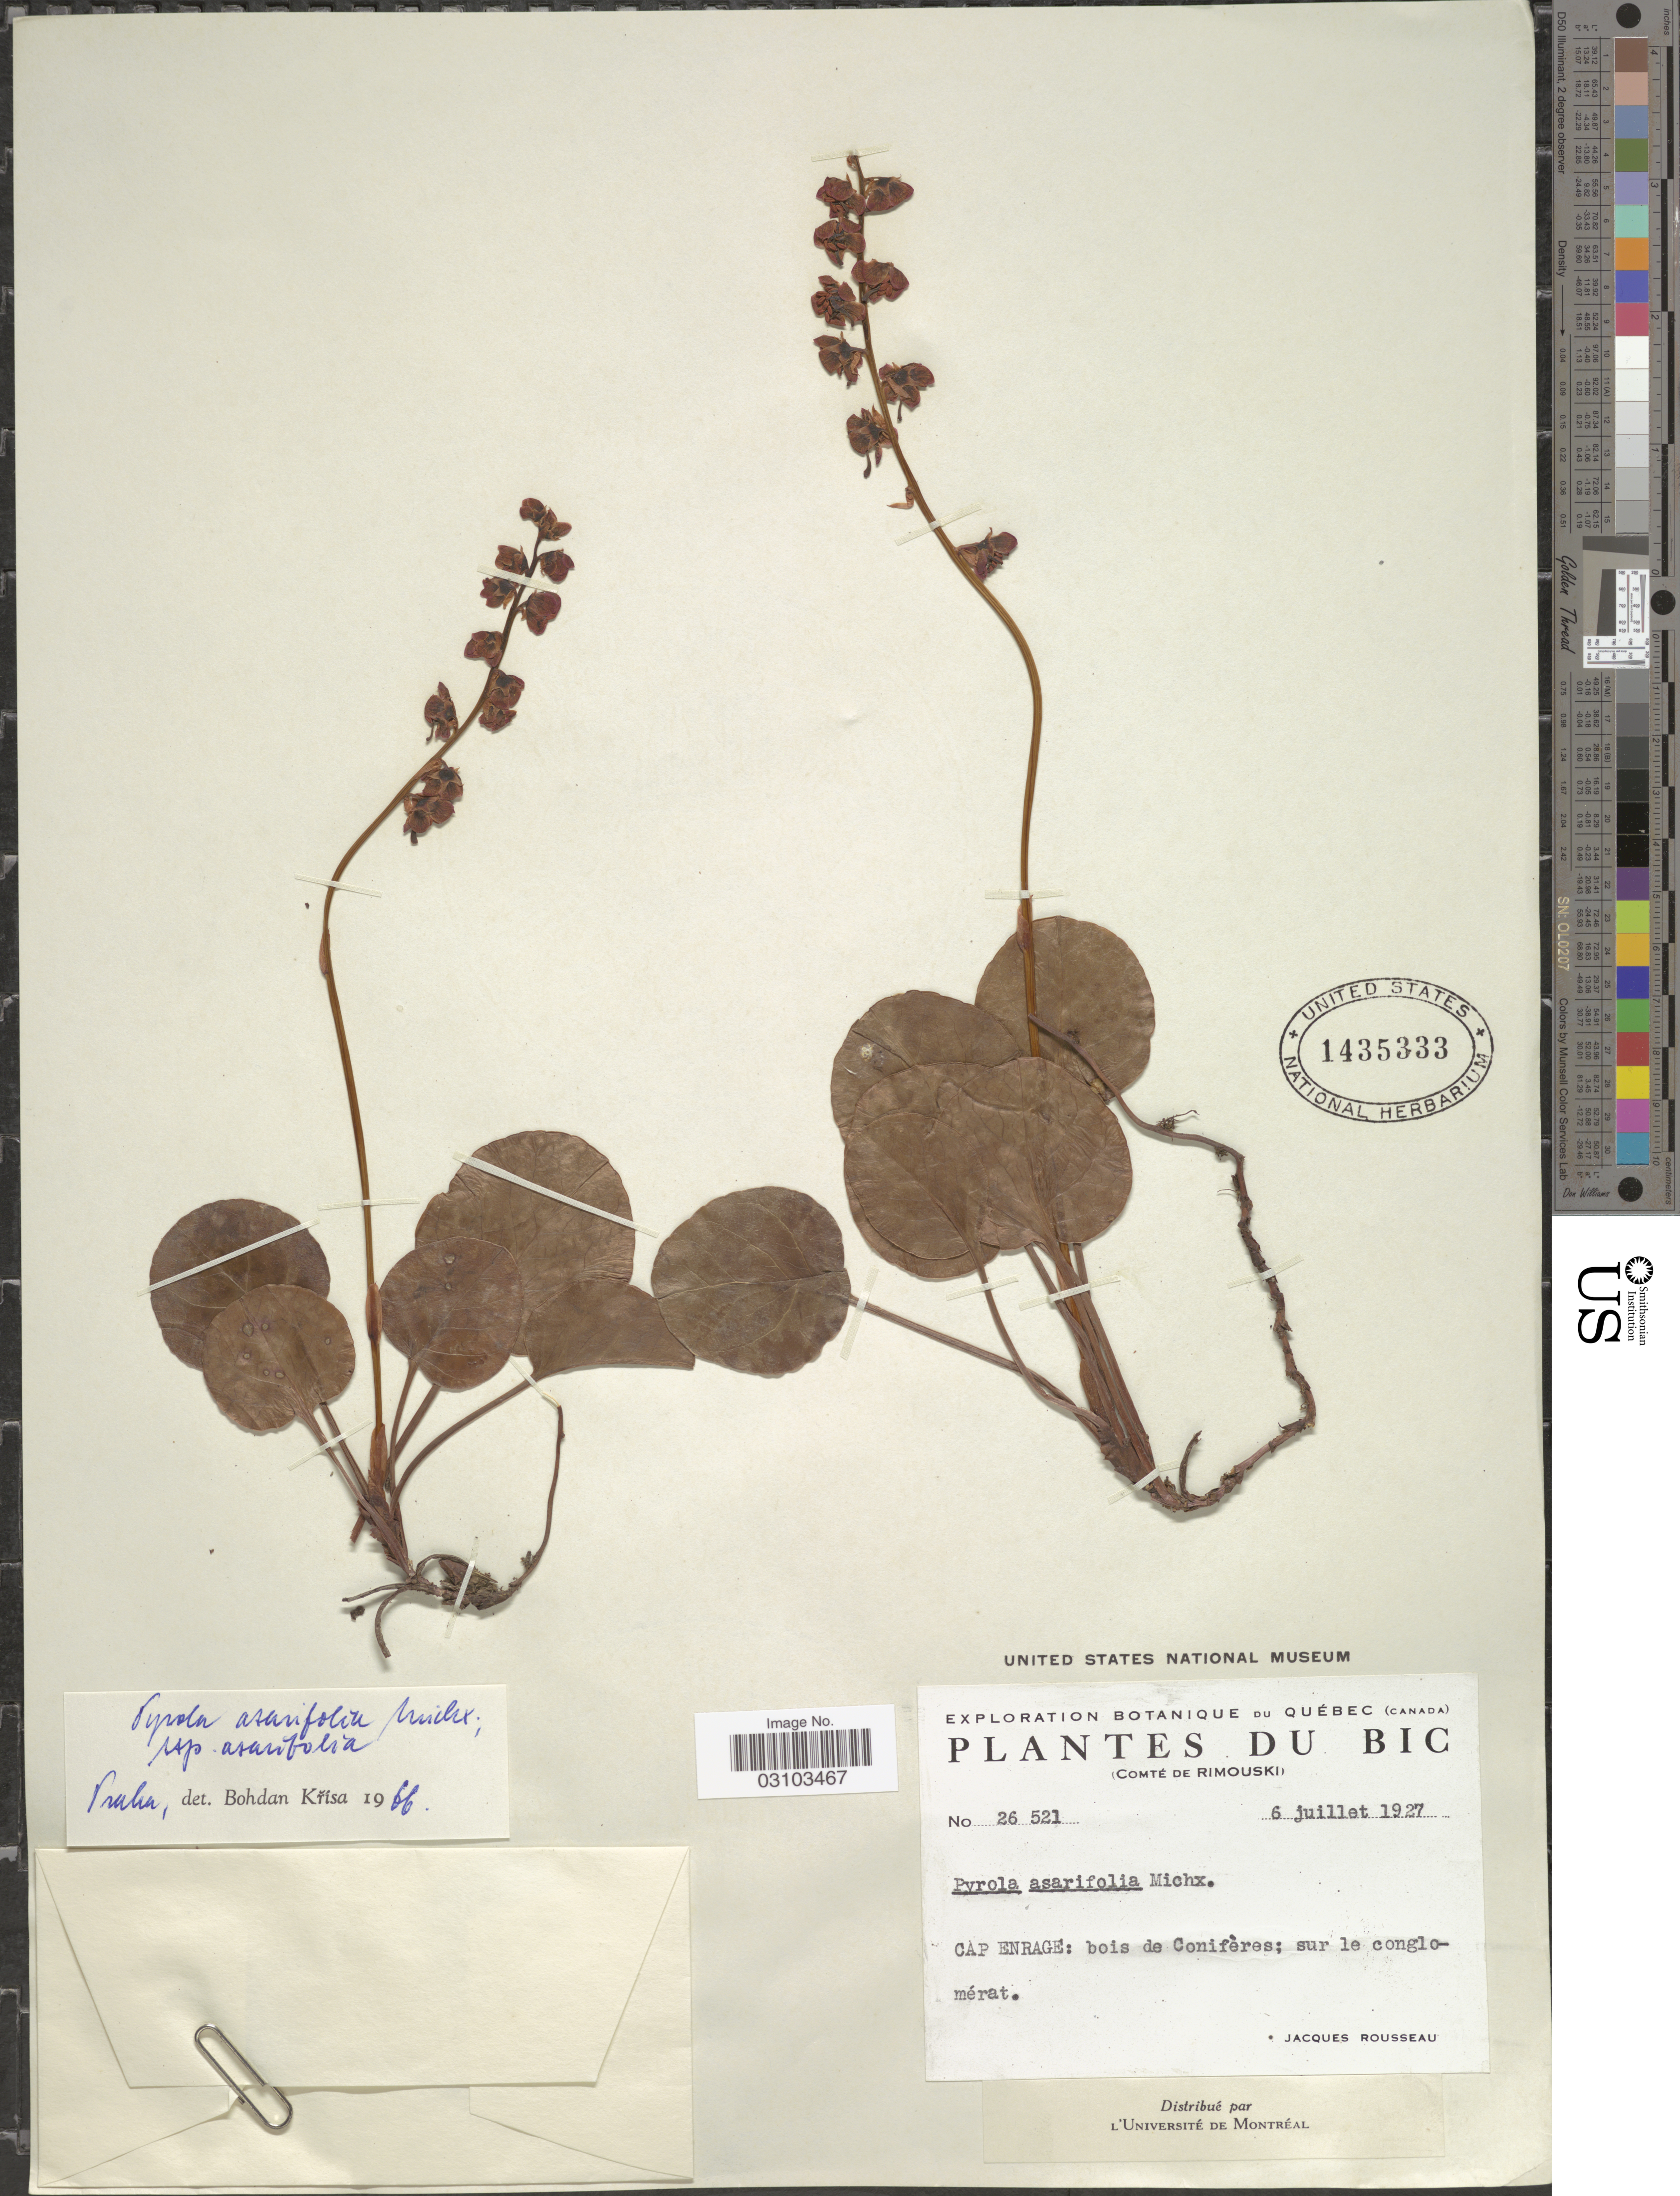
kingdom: Plantae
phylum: Tracheophyta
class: Magnoliopsida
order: Ericales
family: Ericaceae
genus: Pyrola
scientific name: Pyrola asarifolia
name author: Michx.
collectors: J. Rousseau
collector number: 26521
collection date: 1927-07-06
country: Canada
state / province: Quebec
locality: Botanique du Québec, (Comté de Rimouski), Cap Enrage: bois de Conifères; sur le congiomérat.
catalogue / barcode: US 1435333